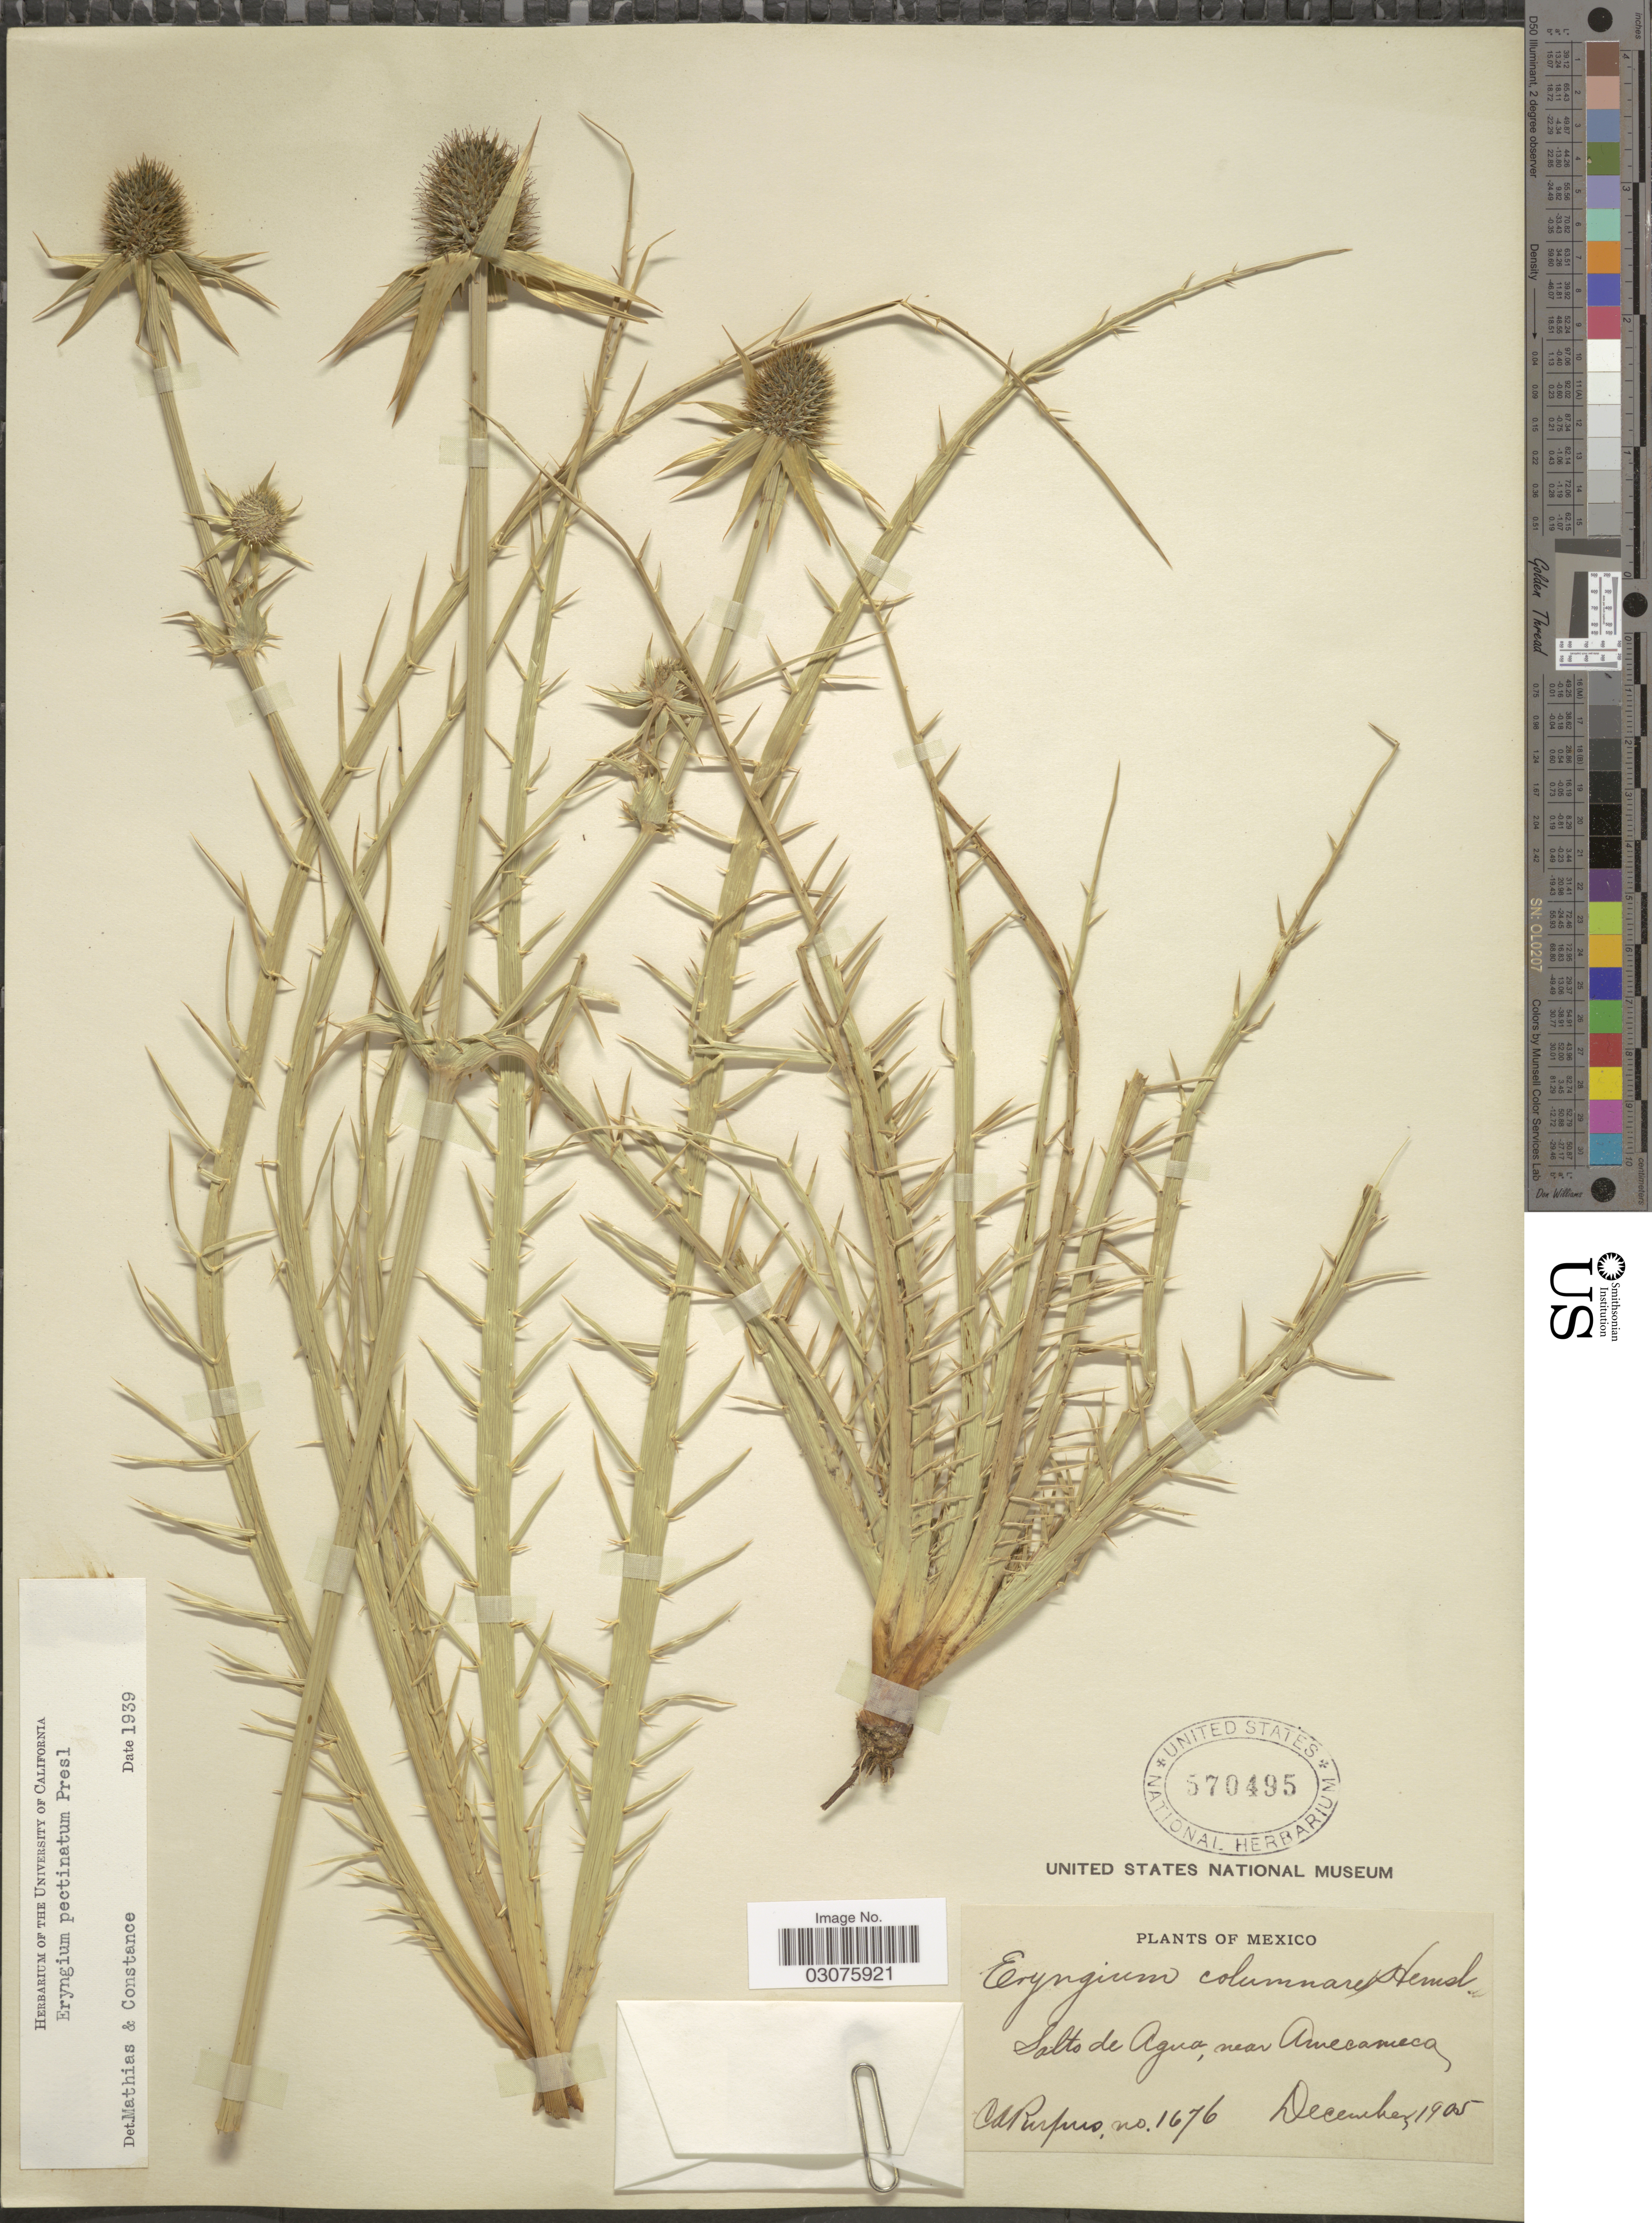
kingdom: Plantae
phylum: Tracheophyta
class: Magnoliopsida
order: Apiales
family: Apiaceae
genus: Eryngium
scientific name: Eryngium pectinatum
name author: C. Presl ex DC.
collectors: C. A. Purpus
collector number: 1676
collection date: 1905-12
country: Mexico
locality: Salto de Agua, near Amecameca.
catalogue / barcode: US 570495